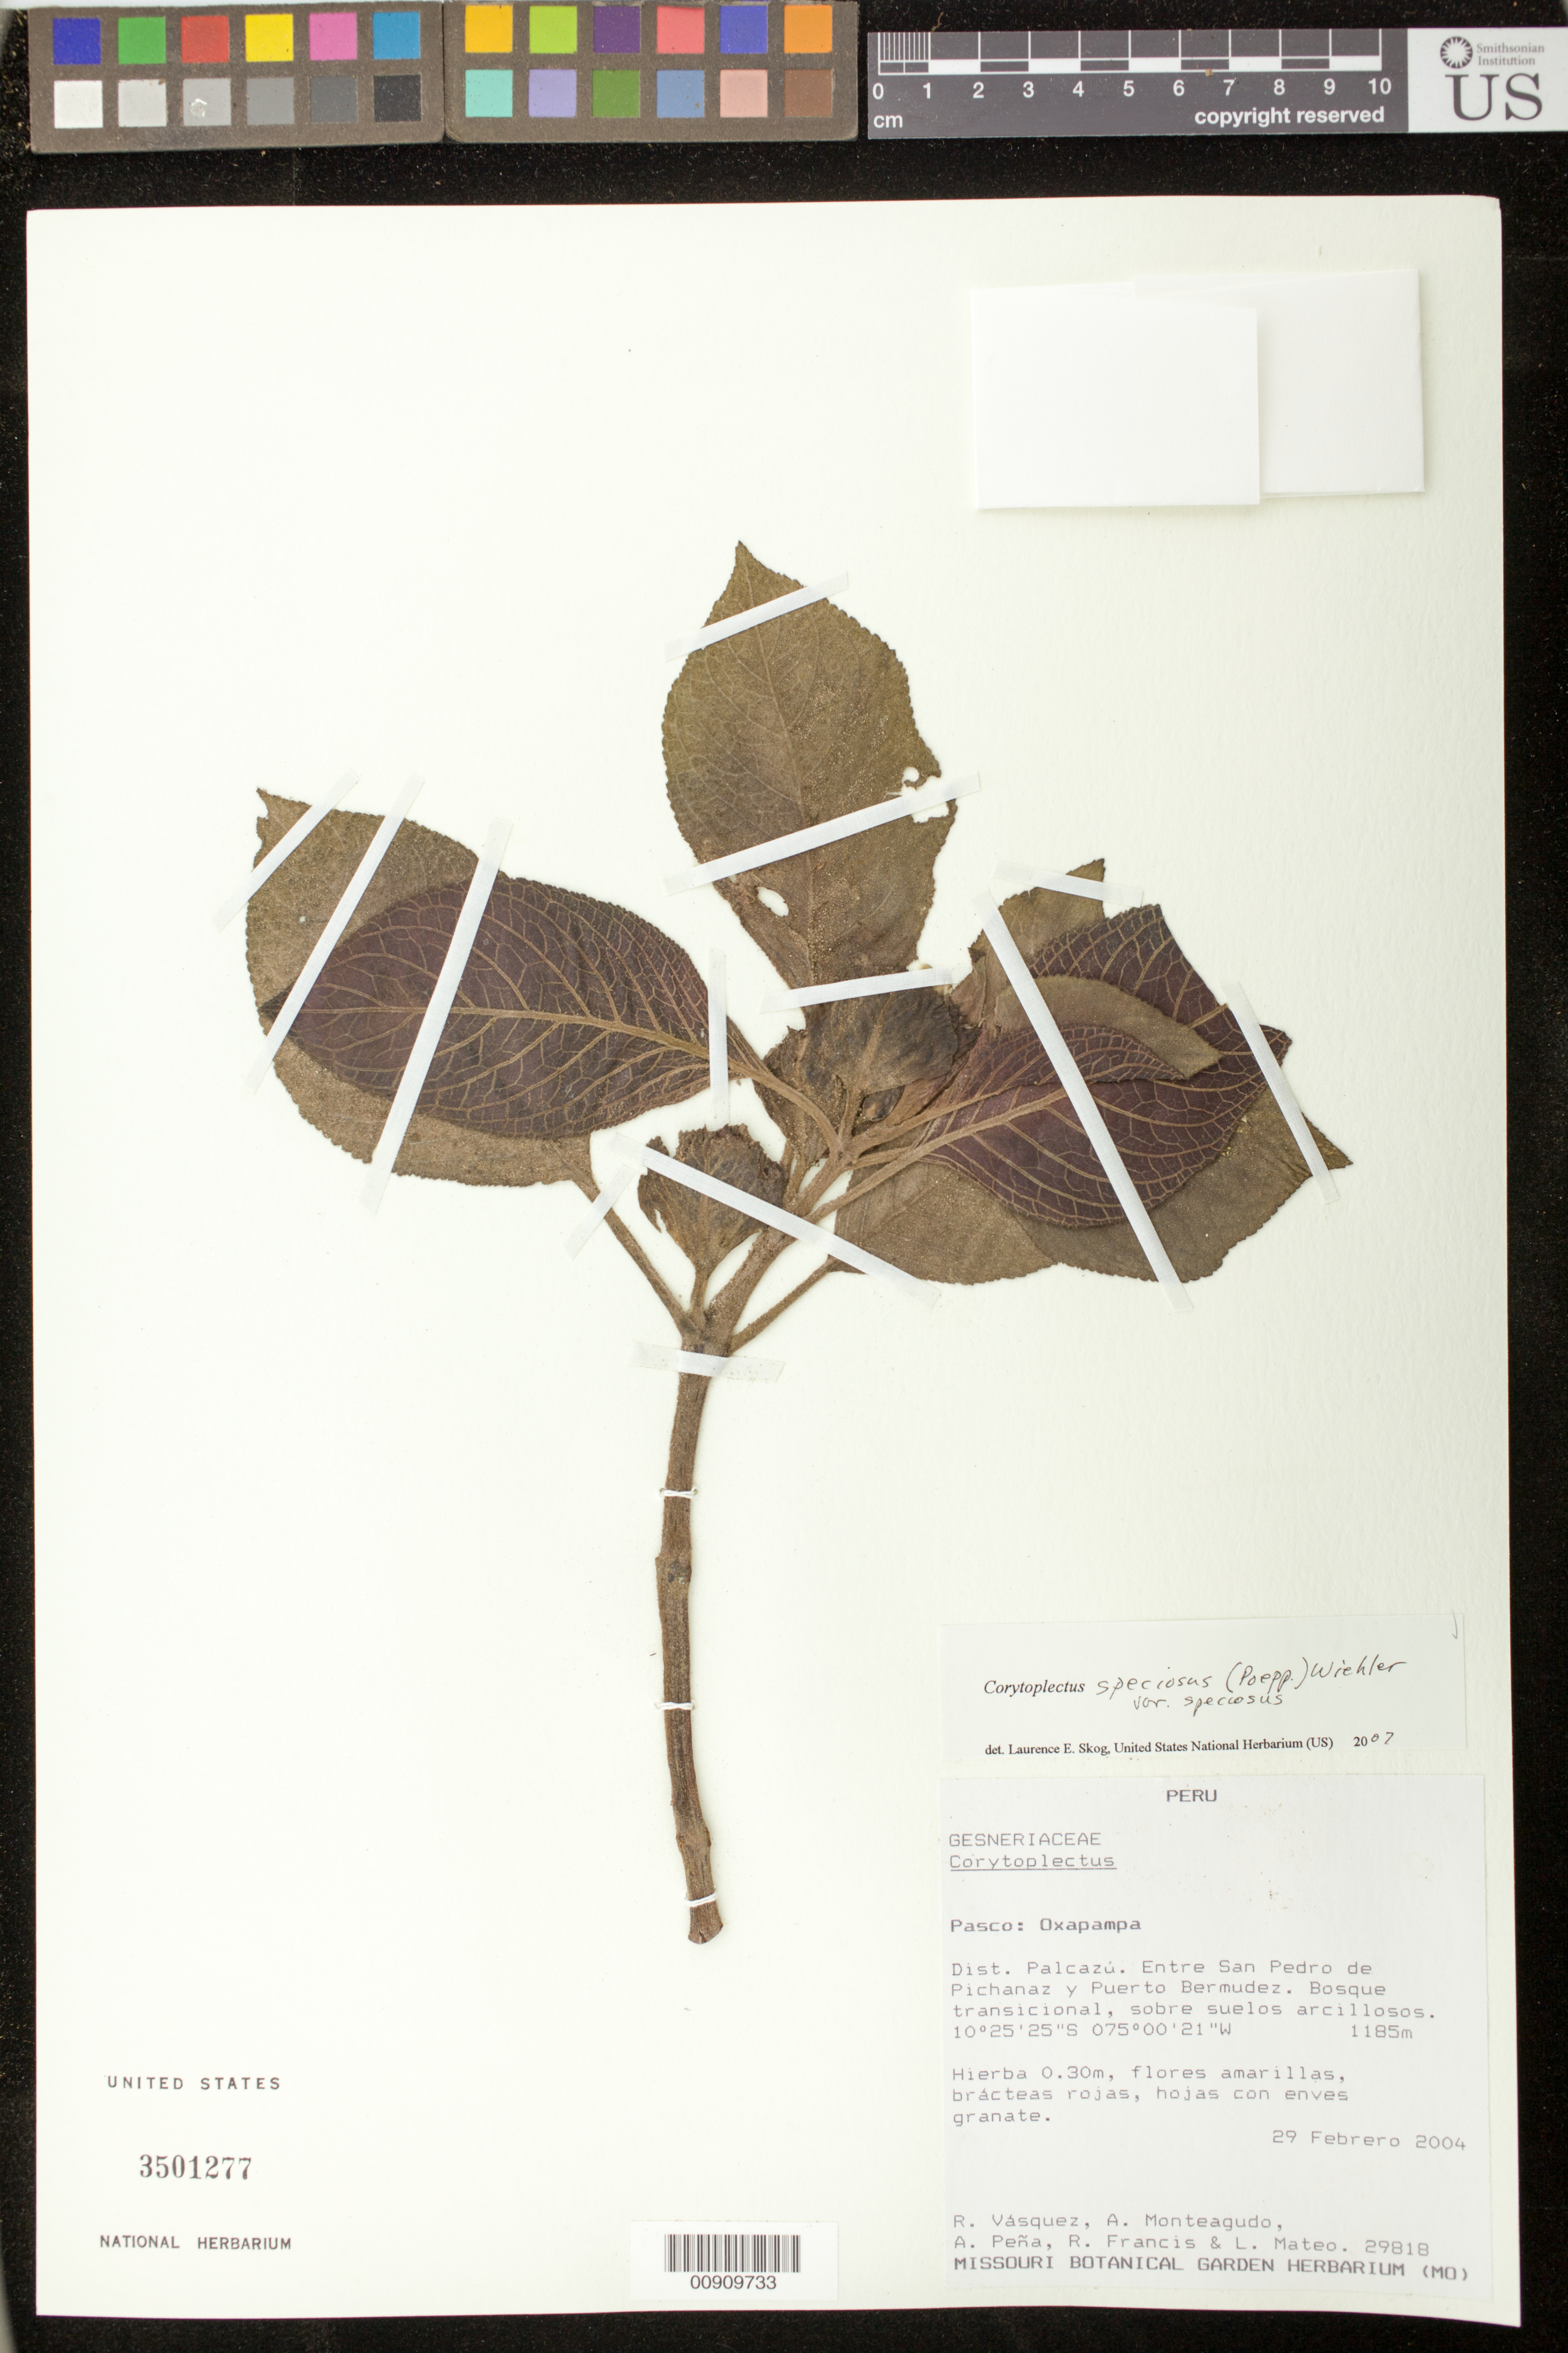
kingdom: Plantae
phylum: Tracheophyta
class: Magnoliopsida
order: Lamiales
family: Gesneriaceae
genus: Corytoplectus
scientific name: Corytoplectus speciosus var. speciosus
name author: (Poepp.) Wiehler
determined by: Skog, Laurence E.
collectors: R. Vásquez & et al.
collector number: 29818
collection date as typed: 29 Feb 2004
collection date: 2004-02-29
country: Peru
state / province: Pasco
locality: Pasco: Oxapampa. Distrito Palcazú, entre San Pedro de Pichanaz y Puerto Bermudez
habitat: Bosque transicional, sobre suelos arcillosos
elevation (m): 1185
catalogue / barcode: US 3501277